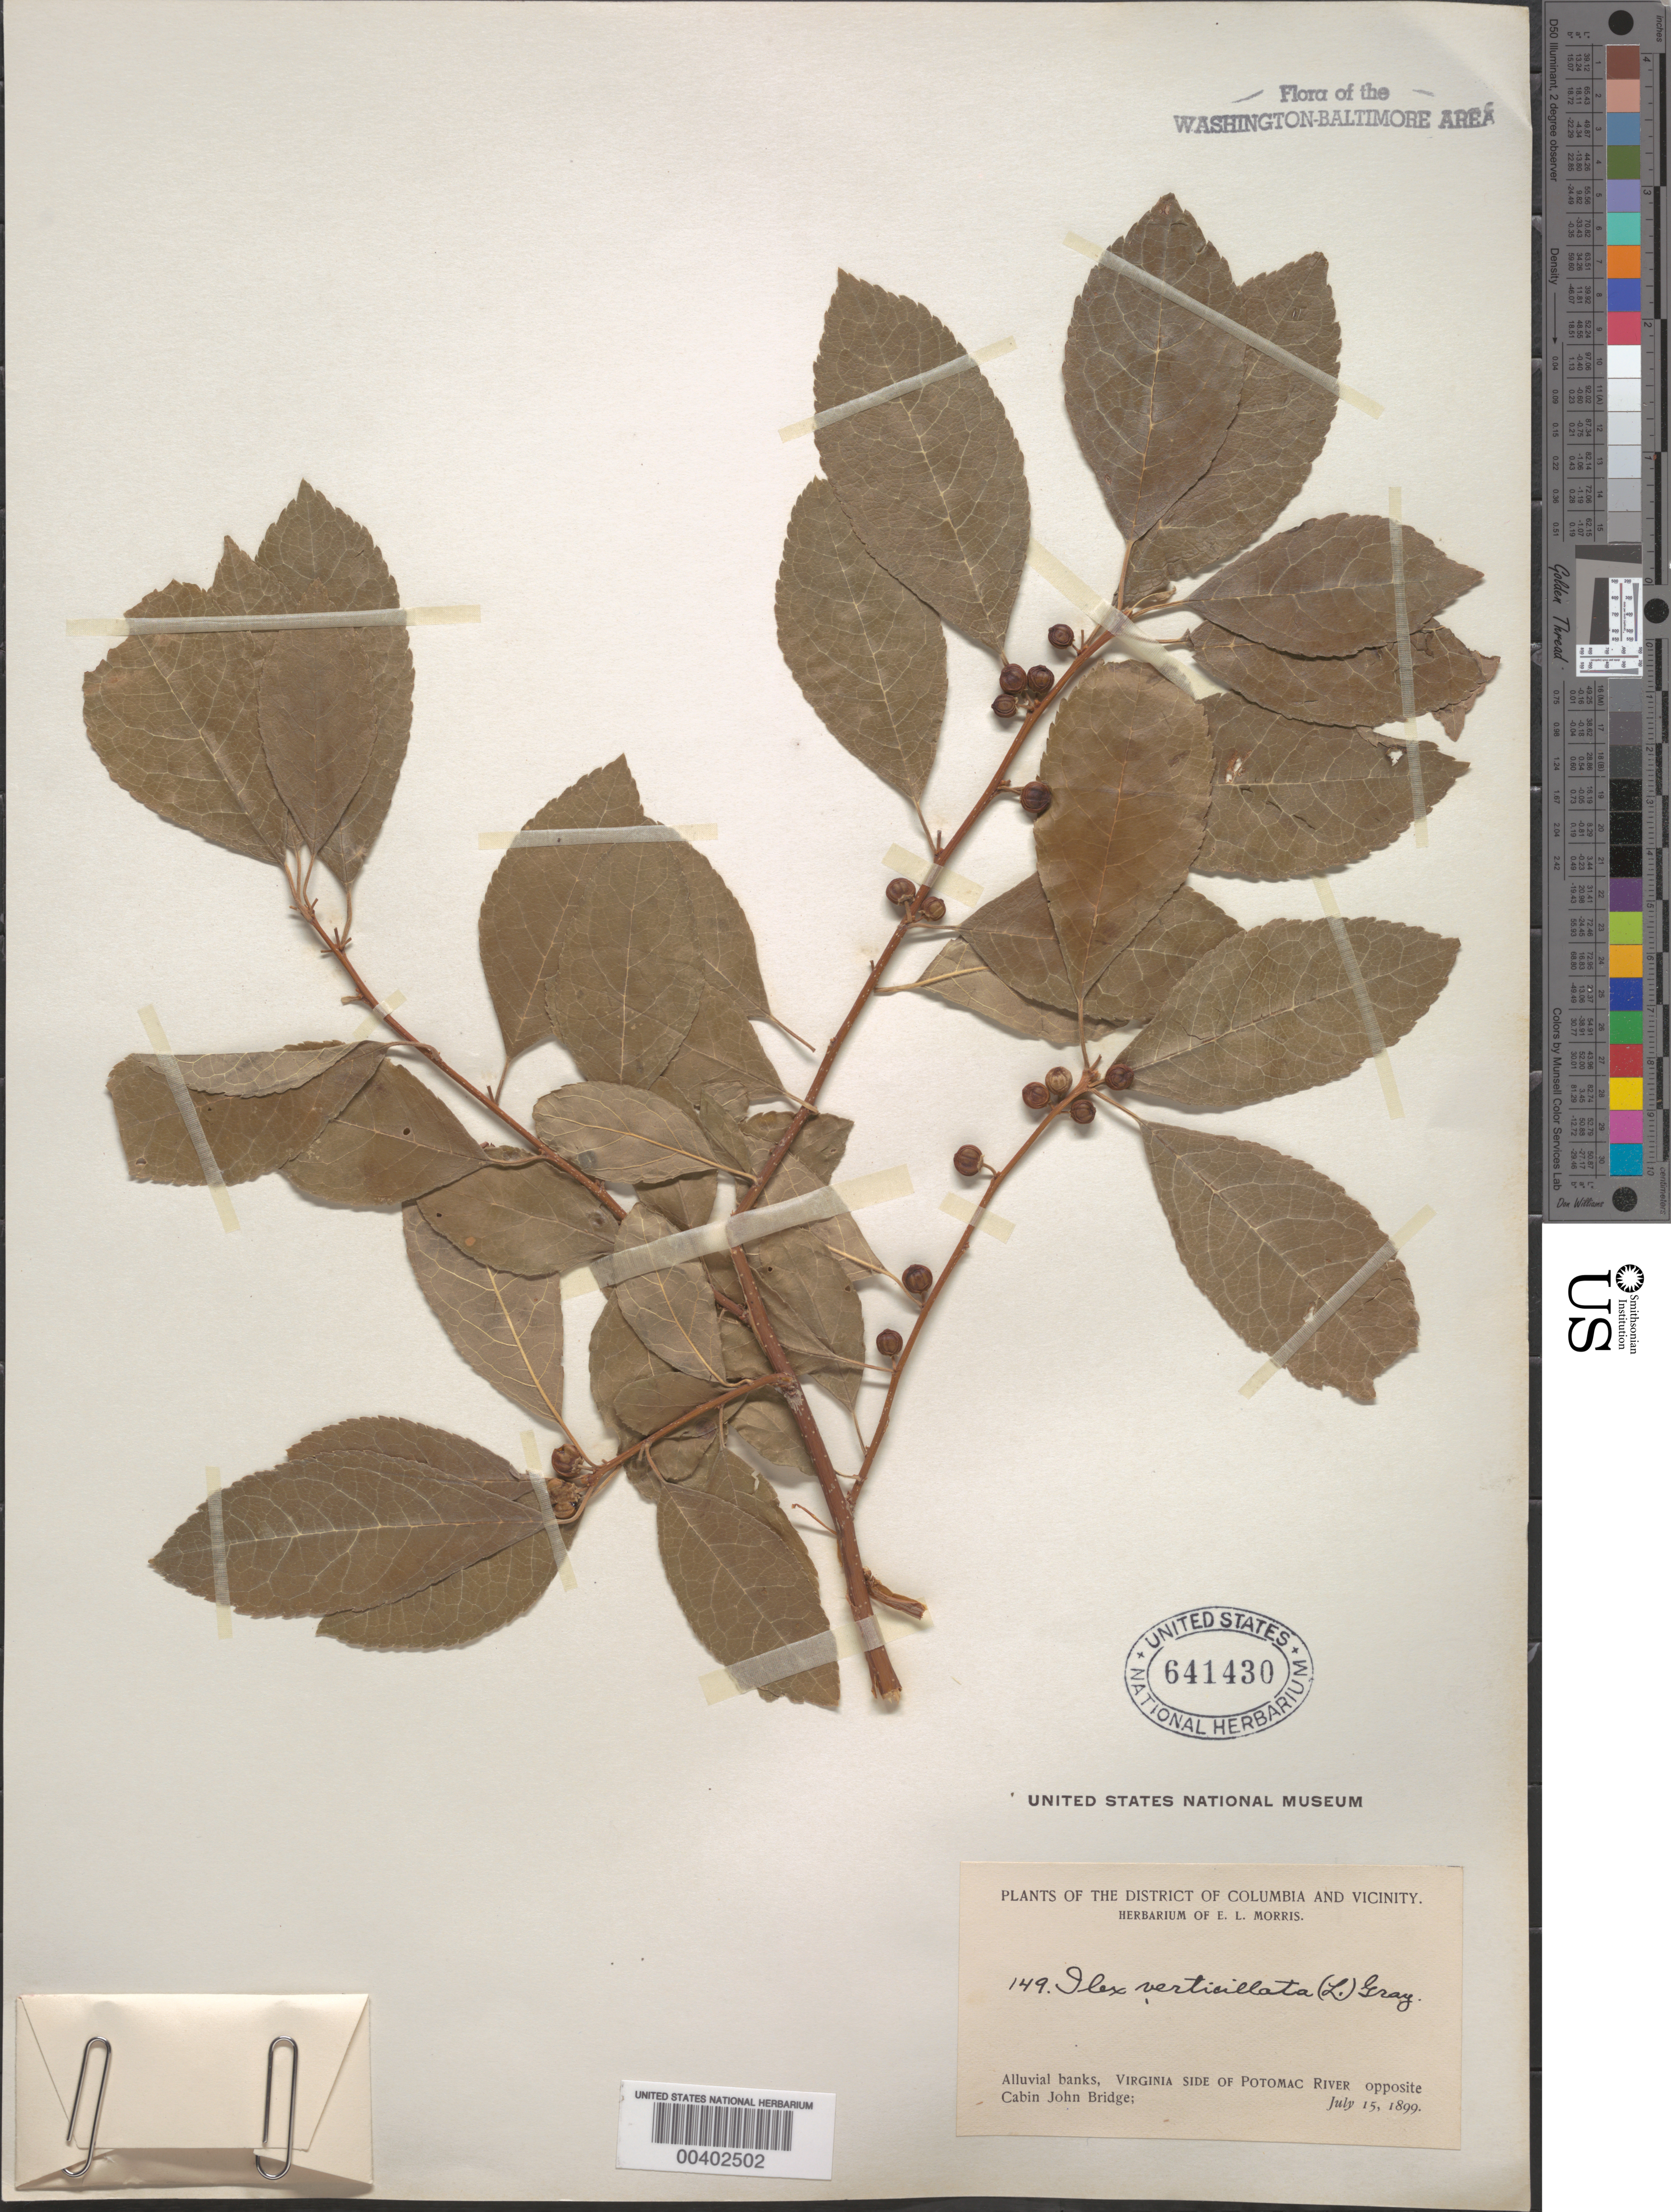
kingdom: Plantae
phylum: Tracheophyta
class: Magnoliopsida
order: Aquifoliales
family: Aquifoliaceae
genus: Ilex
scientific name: Ilex verticillata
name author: (L.) A. Gray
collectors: E. L. Morris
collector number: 149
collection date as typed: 15 Jul 1899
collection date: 1899-07-15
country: United States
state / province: Virginia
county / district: Fairfax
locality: Potomac river banks, opposite Cabin John Bridge C. & O. Canal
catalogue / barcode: US 641430